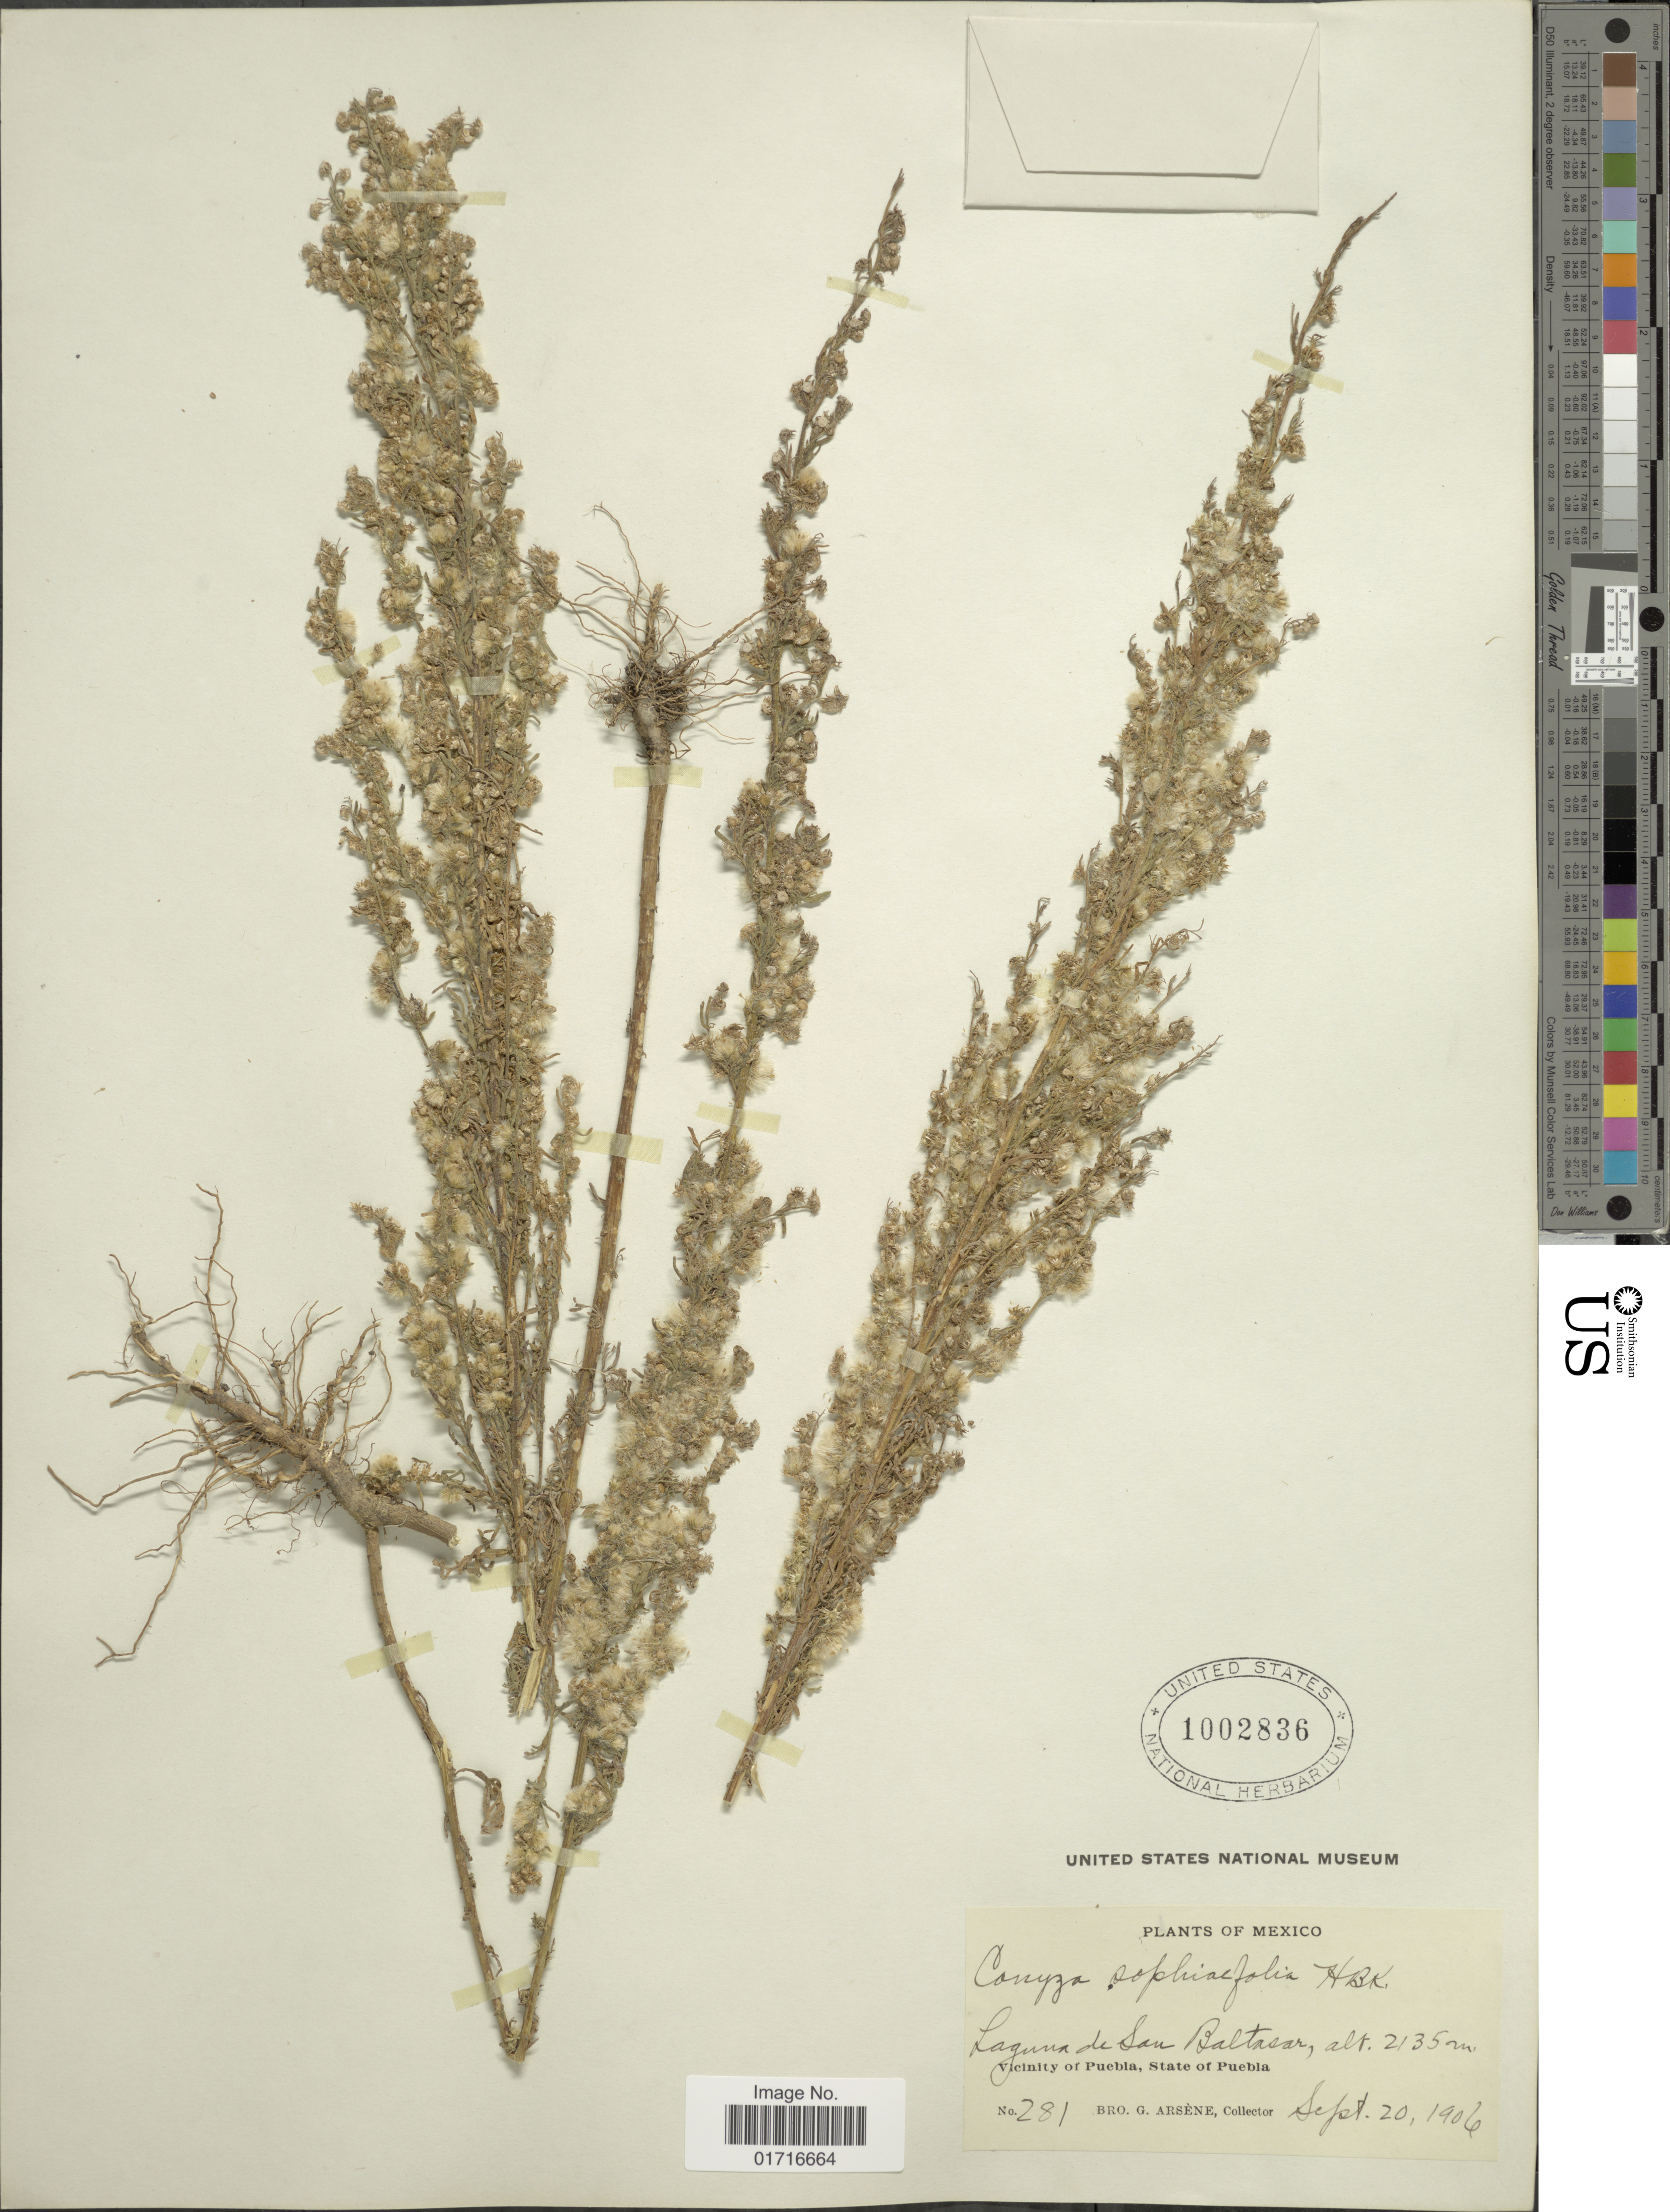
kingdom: Plantae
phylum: Tracheophyta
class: Magnoliopsida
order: Asterales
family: Asteraceae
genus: Conyza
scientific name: Conyza sophiaefolia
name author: Kunth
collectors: Bro. G. Arsène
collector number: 281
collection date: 1906-09-20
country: Mexico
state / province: Puebla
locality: Laguna de San Baltasan, Vicinity of Puebla, State of Puebla.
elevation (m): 2135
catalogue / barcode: US 1002836